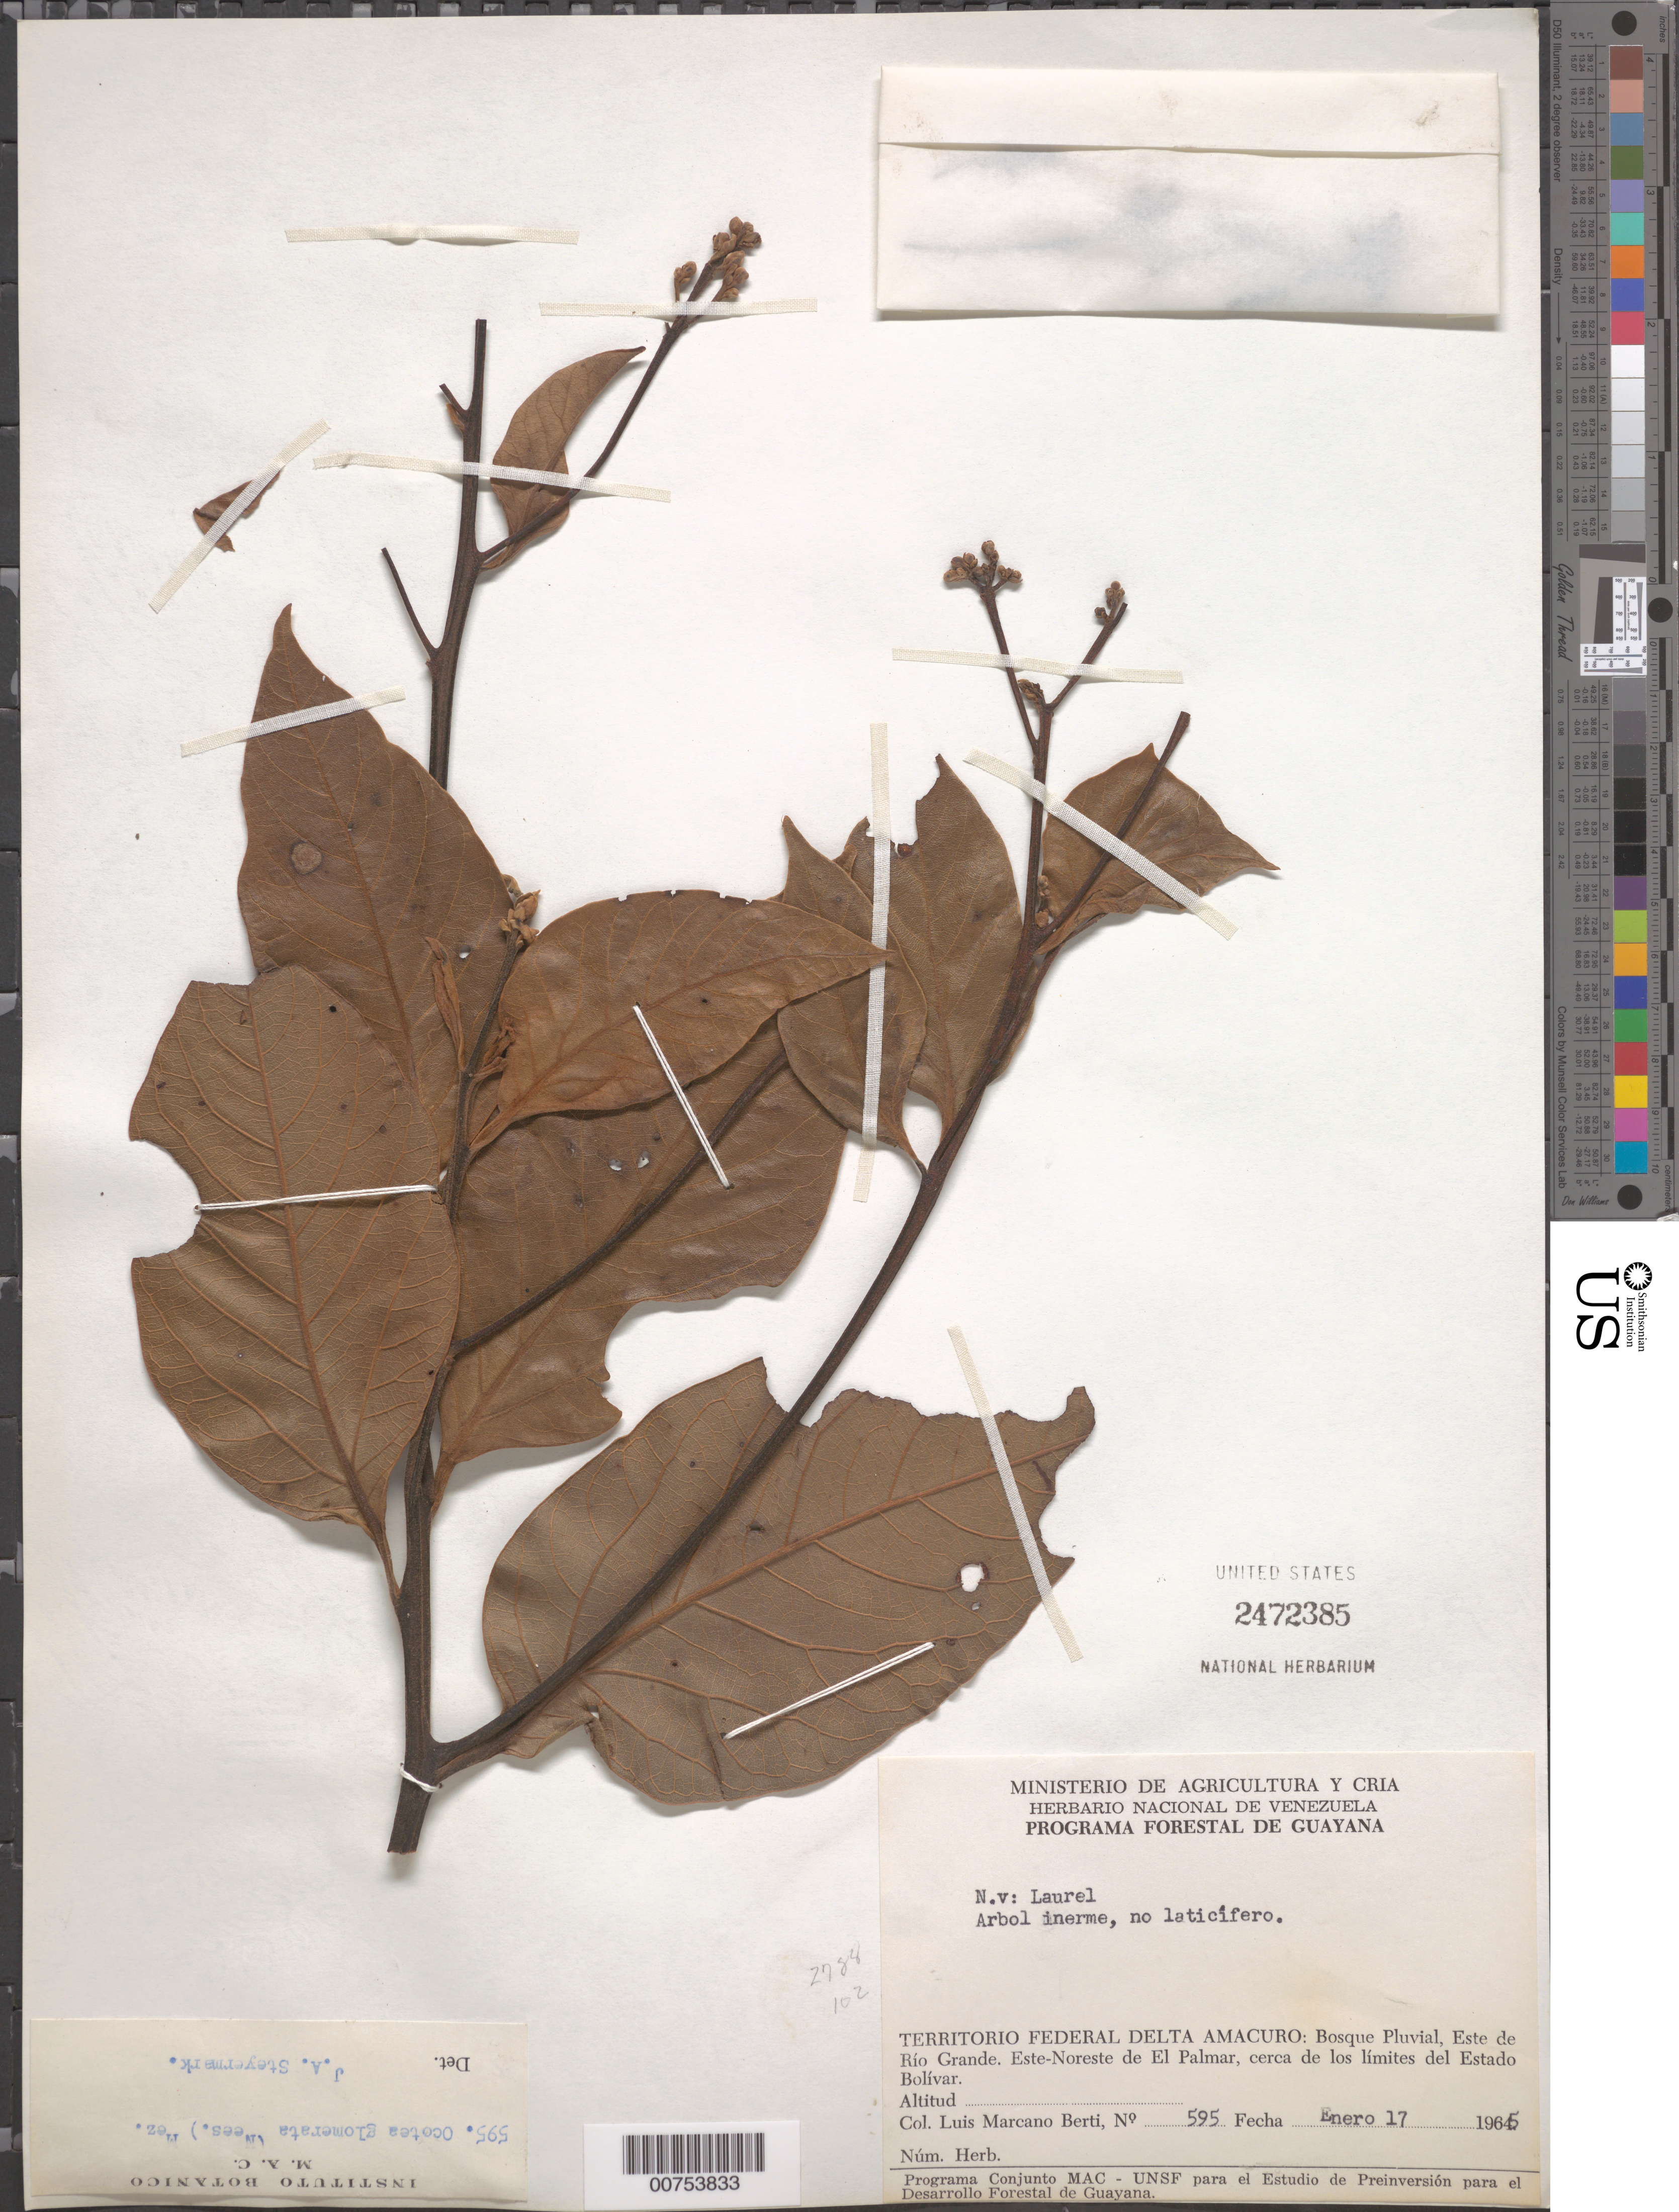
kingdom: Plantae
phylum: Tracheophyta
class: Magnoliopsida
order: Laurales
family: Lauraceae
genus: Ocotea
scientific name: Ocotea glomerata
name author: (Nees) Mez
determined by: Steyermark, Julian A., (VEN)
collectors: L. Marcano-Berti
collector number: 595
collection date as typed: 17-Jan-65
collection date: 1965-01-17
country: Venezuela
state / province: Delta Amacuro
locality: Este de Río Grande, ENE de El Palmar, cerca de los limites del Estado Bolívar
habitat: Bosque pluvial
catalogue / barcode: US 2472385